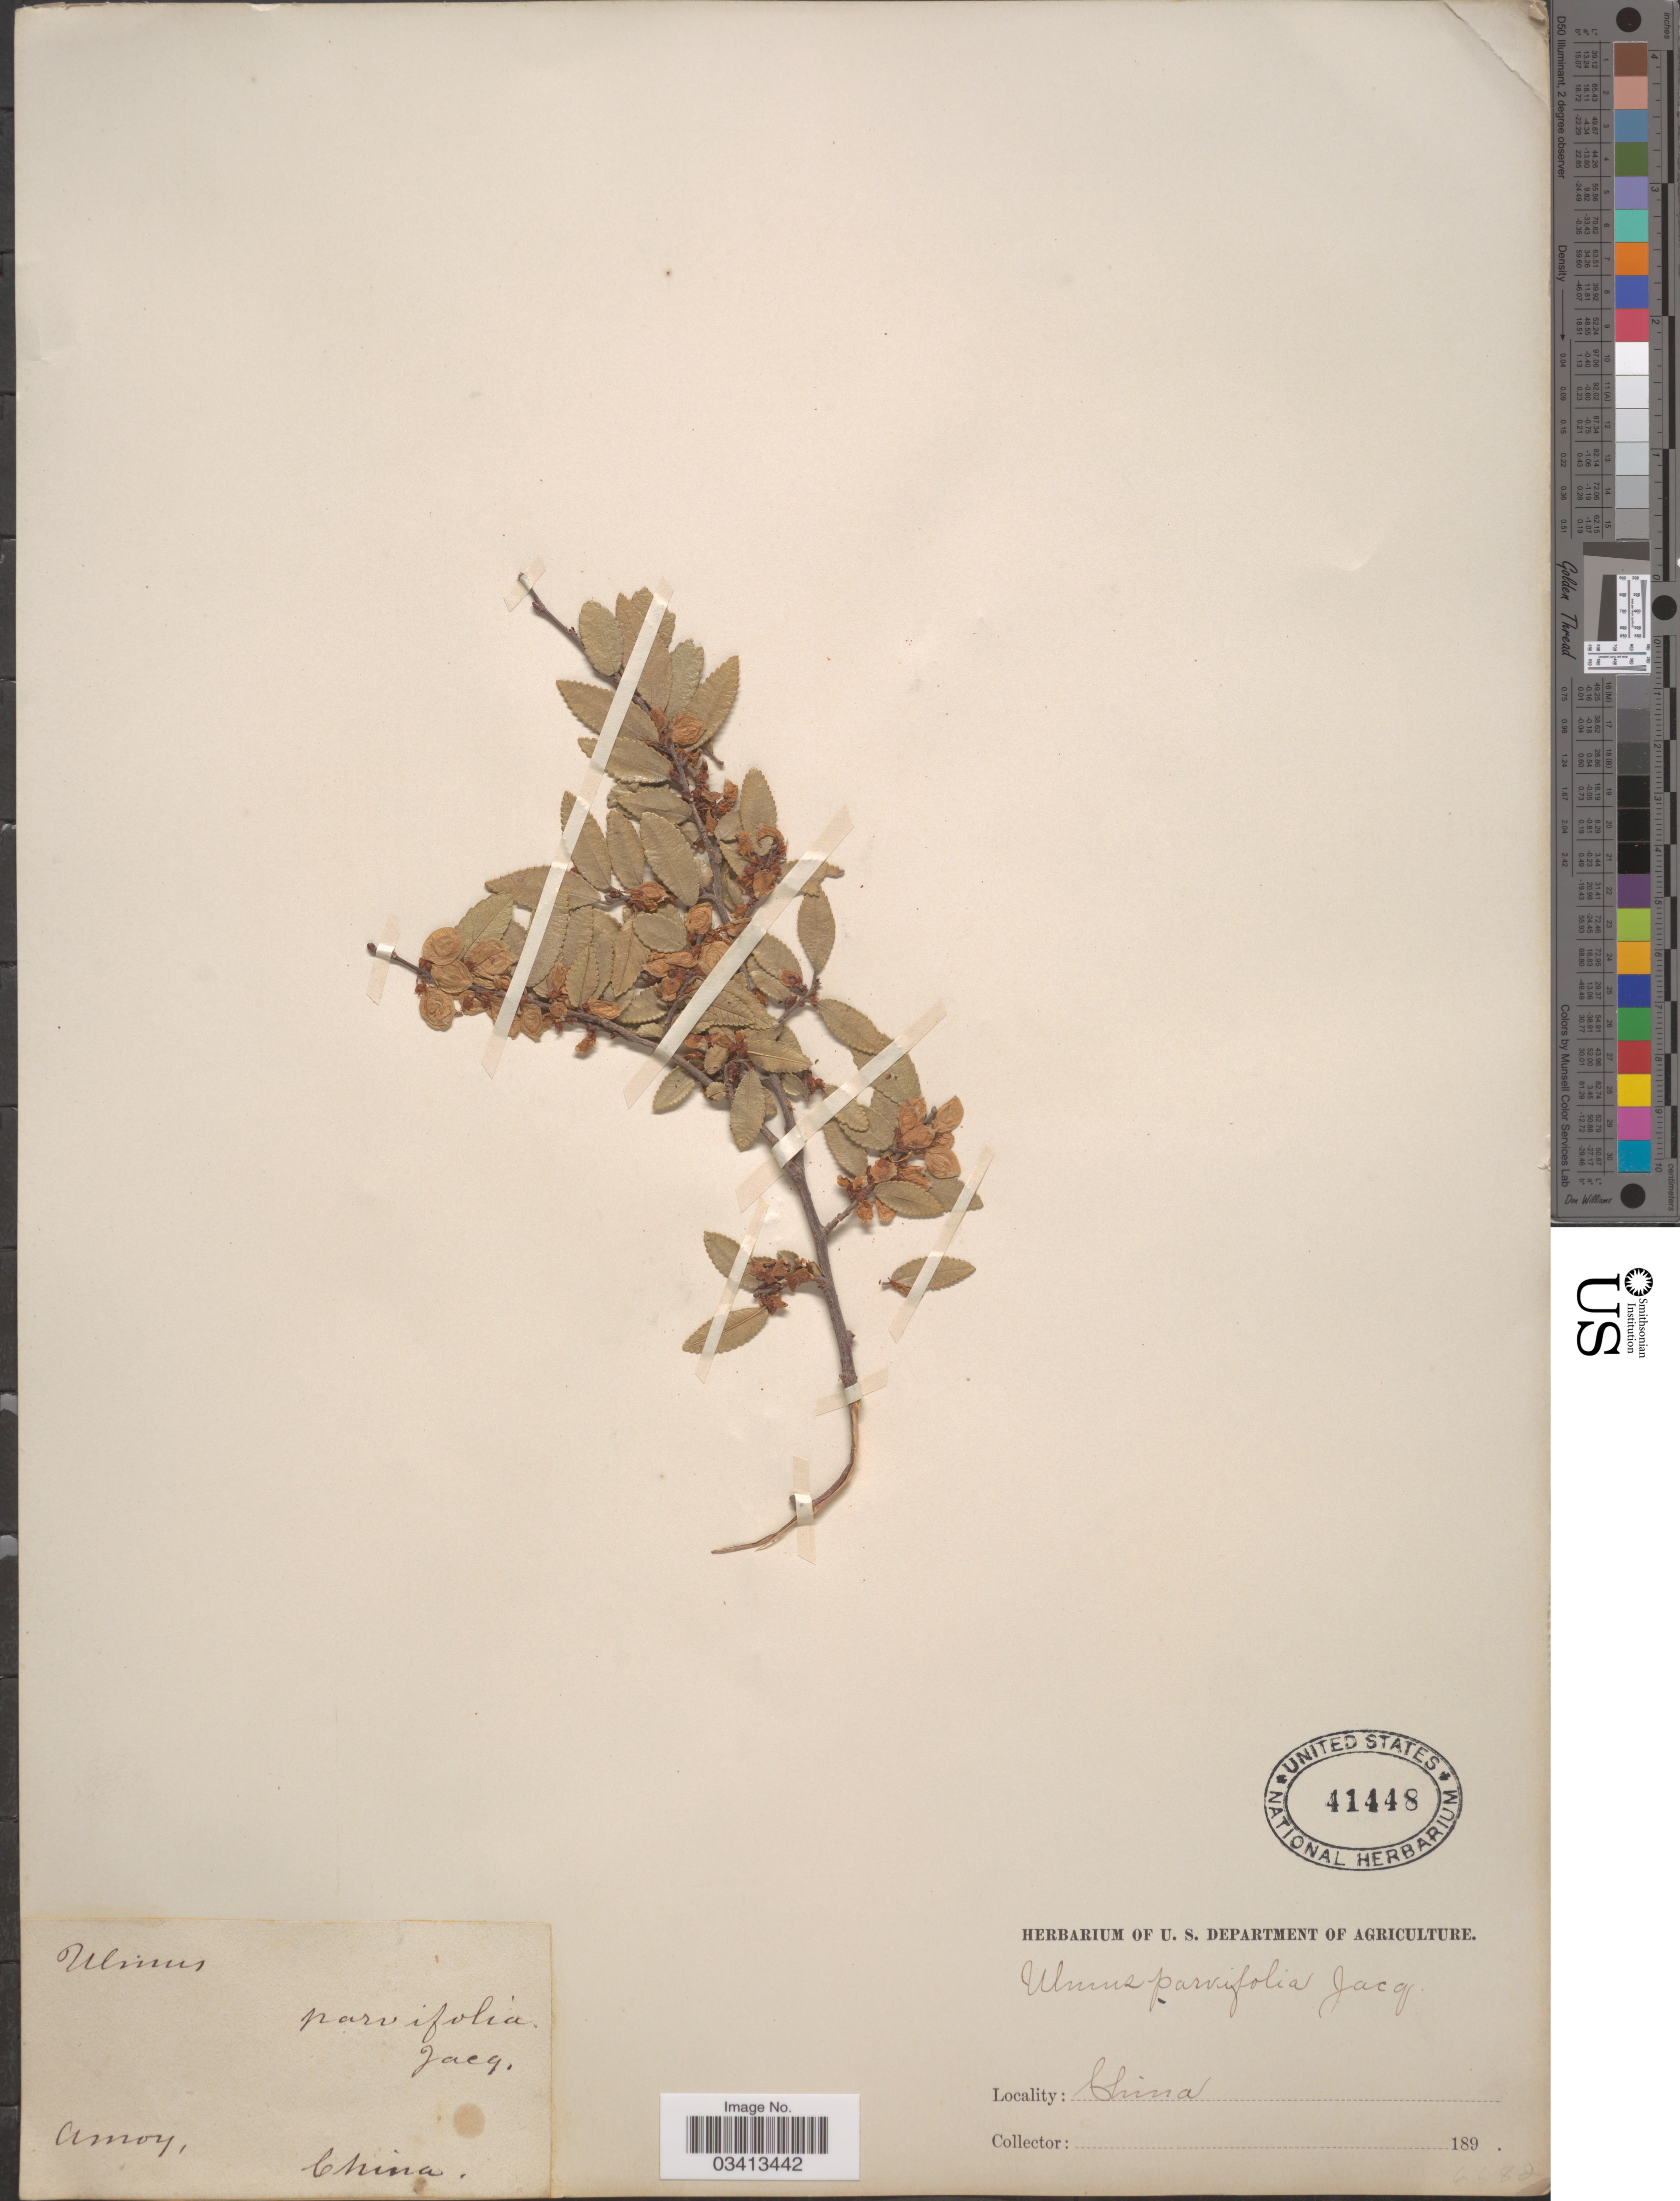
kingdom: Plantae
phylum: Tracheophyta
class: Magnoliopsida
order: Rosales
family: Ulmaceae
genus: Ulmus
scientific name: Ulmus parvifolia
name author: Jacq.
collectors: ex herb. U. S. Department of Agriculture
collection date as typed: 189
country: China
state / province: Fujian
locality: Amoy.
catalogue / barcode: US 41448